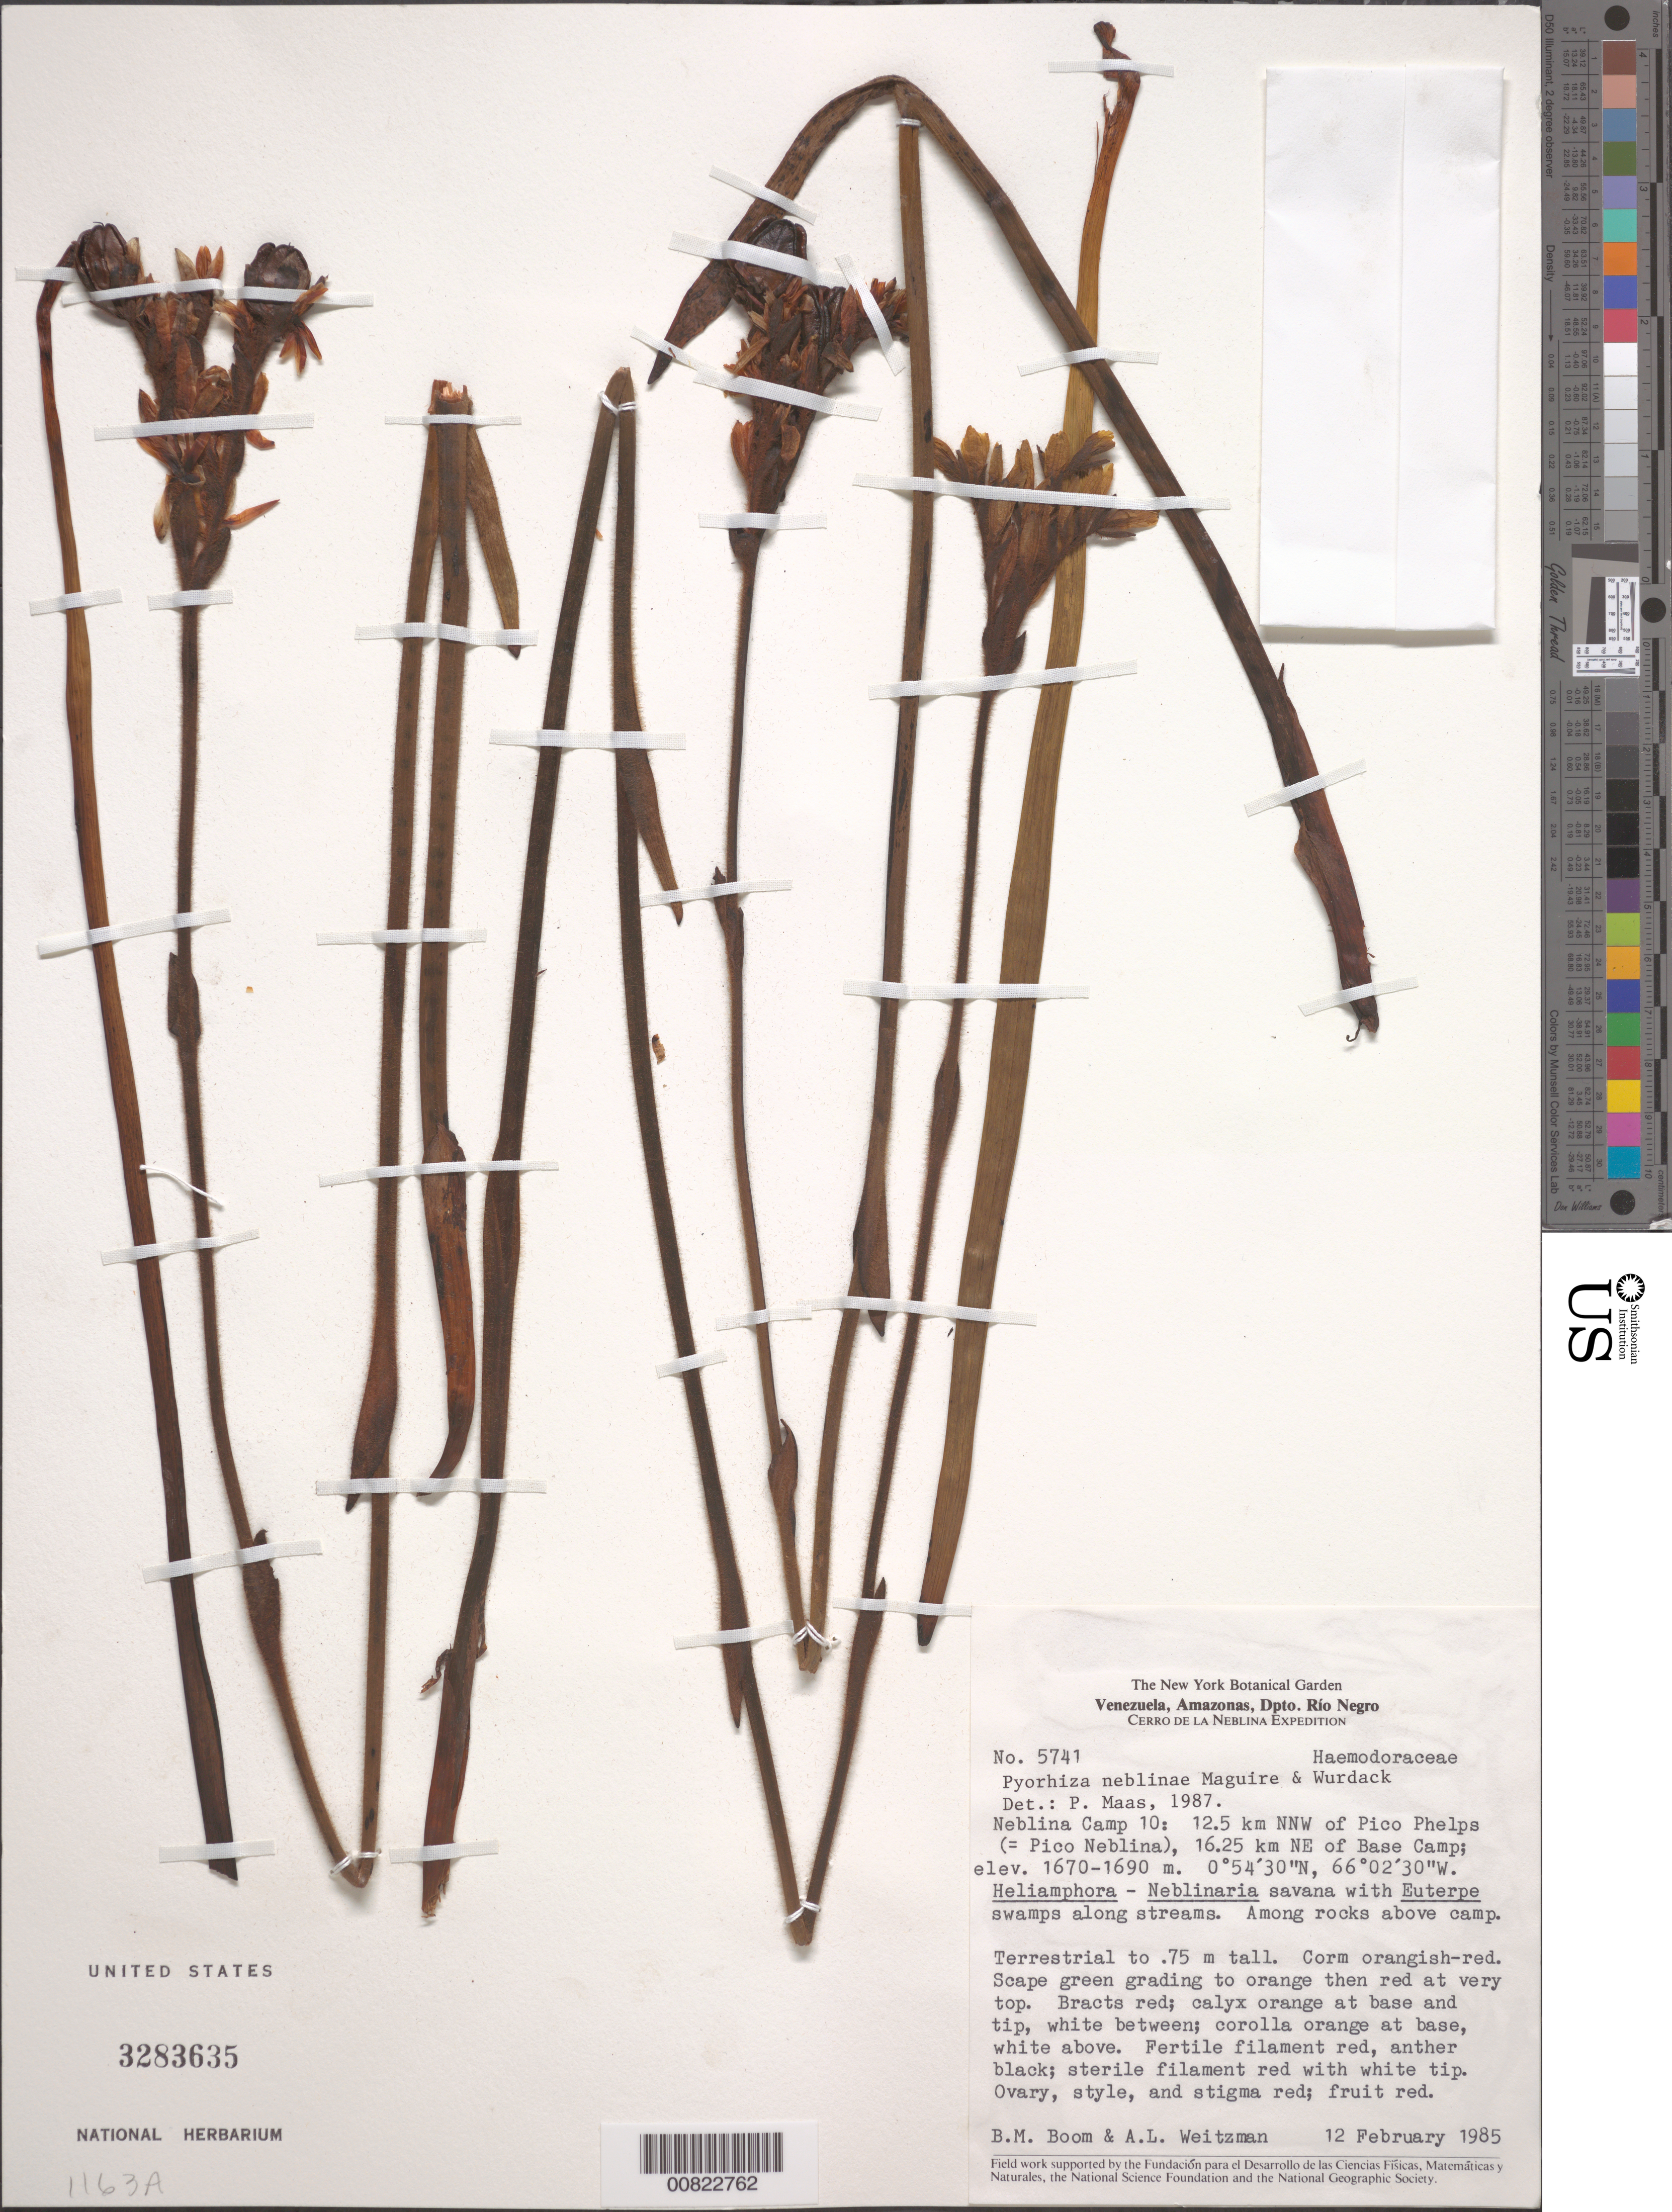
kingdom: Plantae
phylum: Tracheophyta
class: Liliopsida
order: Commelinales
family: Haemodoraceae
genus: Pyrrorhiza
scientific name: Pyrrorhiza neblinae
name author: Maguire & Wurdack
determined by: Maas, Paul J. M.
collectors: B. M. Boom, A. L. Weitzman & W. R. Buck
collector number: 5741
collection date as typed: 12-Feb-85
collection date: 1985-02-12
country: Venezuela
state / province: Amazonas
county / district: Río Negro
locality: Neblina Camp 10. 12.5 km NNW of Pico Phelps (=Pico Neblina),16.25 km NE of Base Camp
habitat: Heliamphora-Neblinaira savanna wit Euterpe swamps along streams; among rocks above camp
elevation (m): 1670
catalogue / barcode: US 3283635